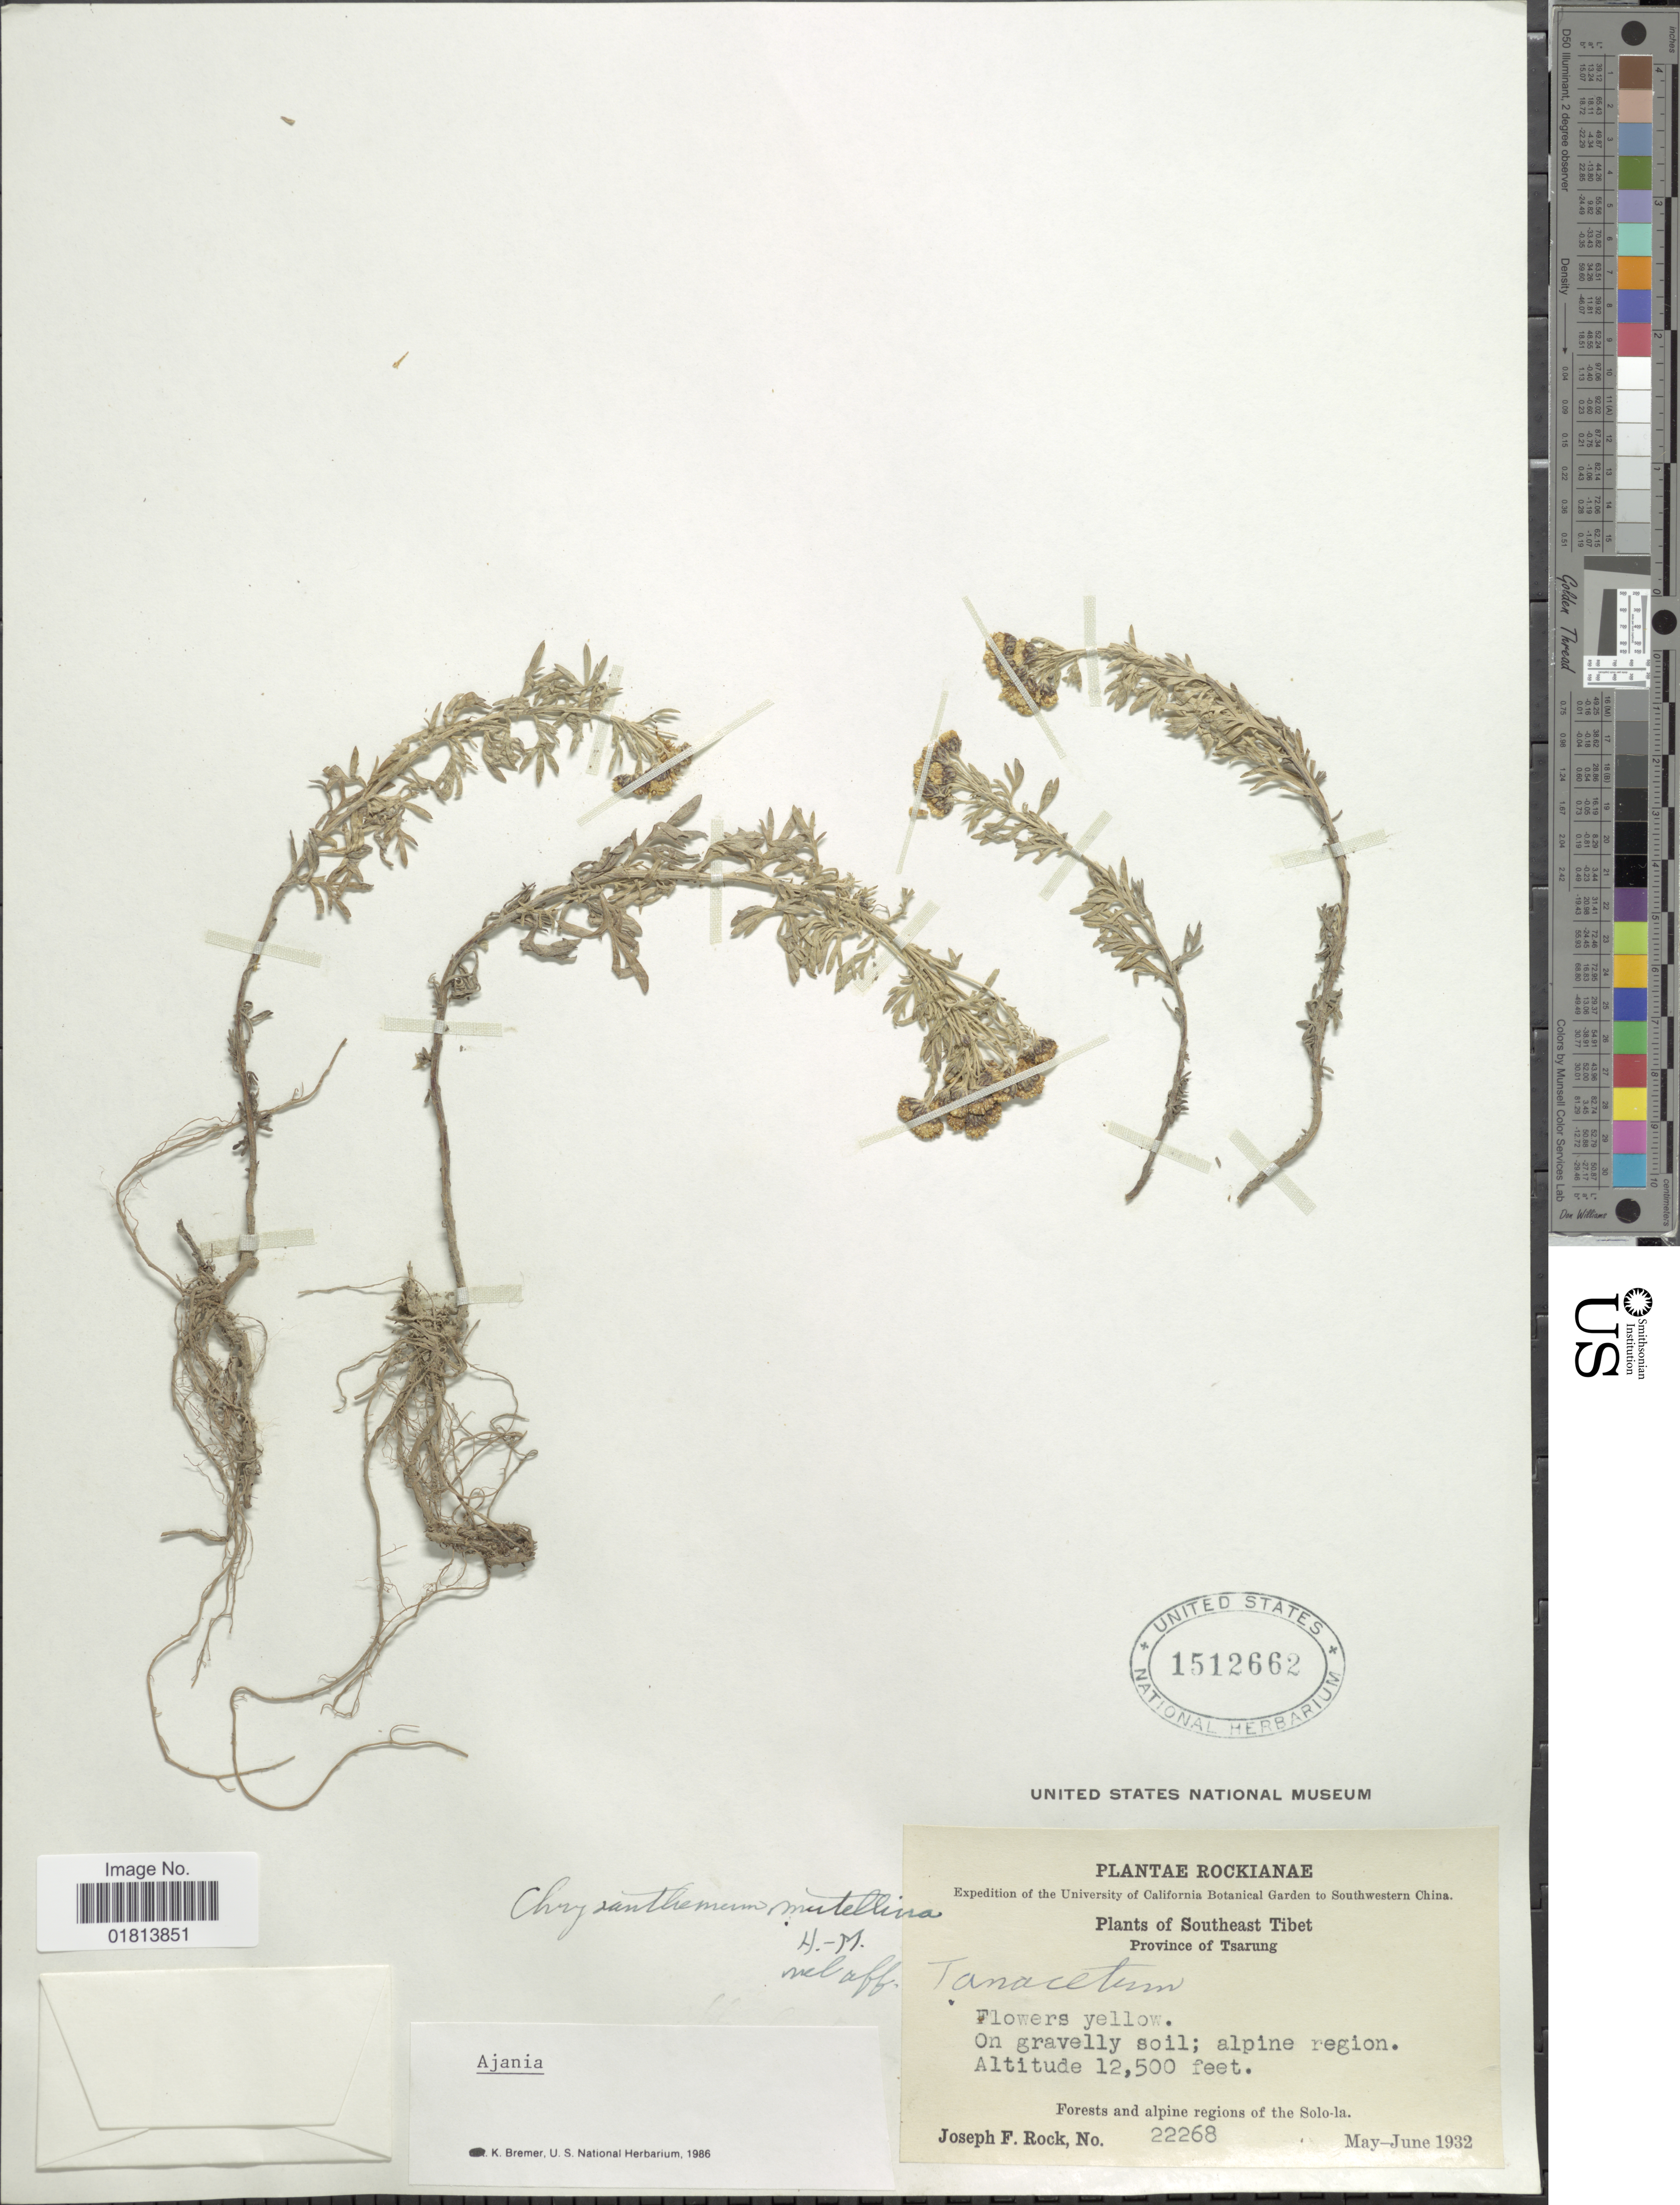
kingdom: Plantae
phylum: Tracheophyta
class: Magnoliopsida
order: Asterales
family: Asteraceae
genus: Ajania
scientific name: Ajania mutellina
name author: Hand.-Mazz.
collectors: J. F. Rock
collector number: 22268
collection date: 1932-05/1932-06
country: China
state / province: Xizang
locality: Southeast Tibet, Province of Tsarung, Forests and alpine regions of the Solo-la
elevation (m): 3810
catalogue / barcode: US 1512662